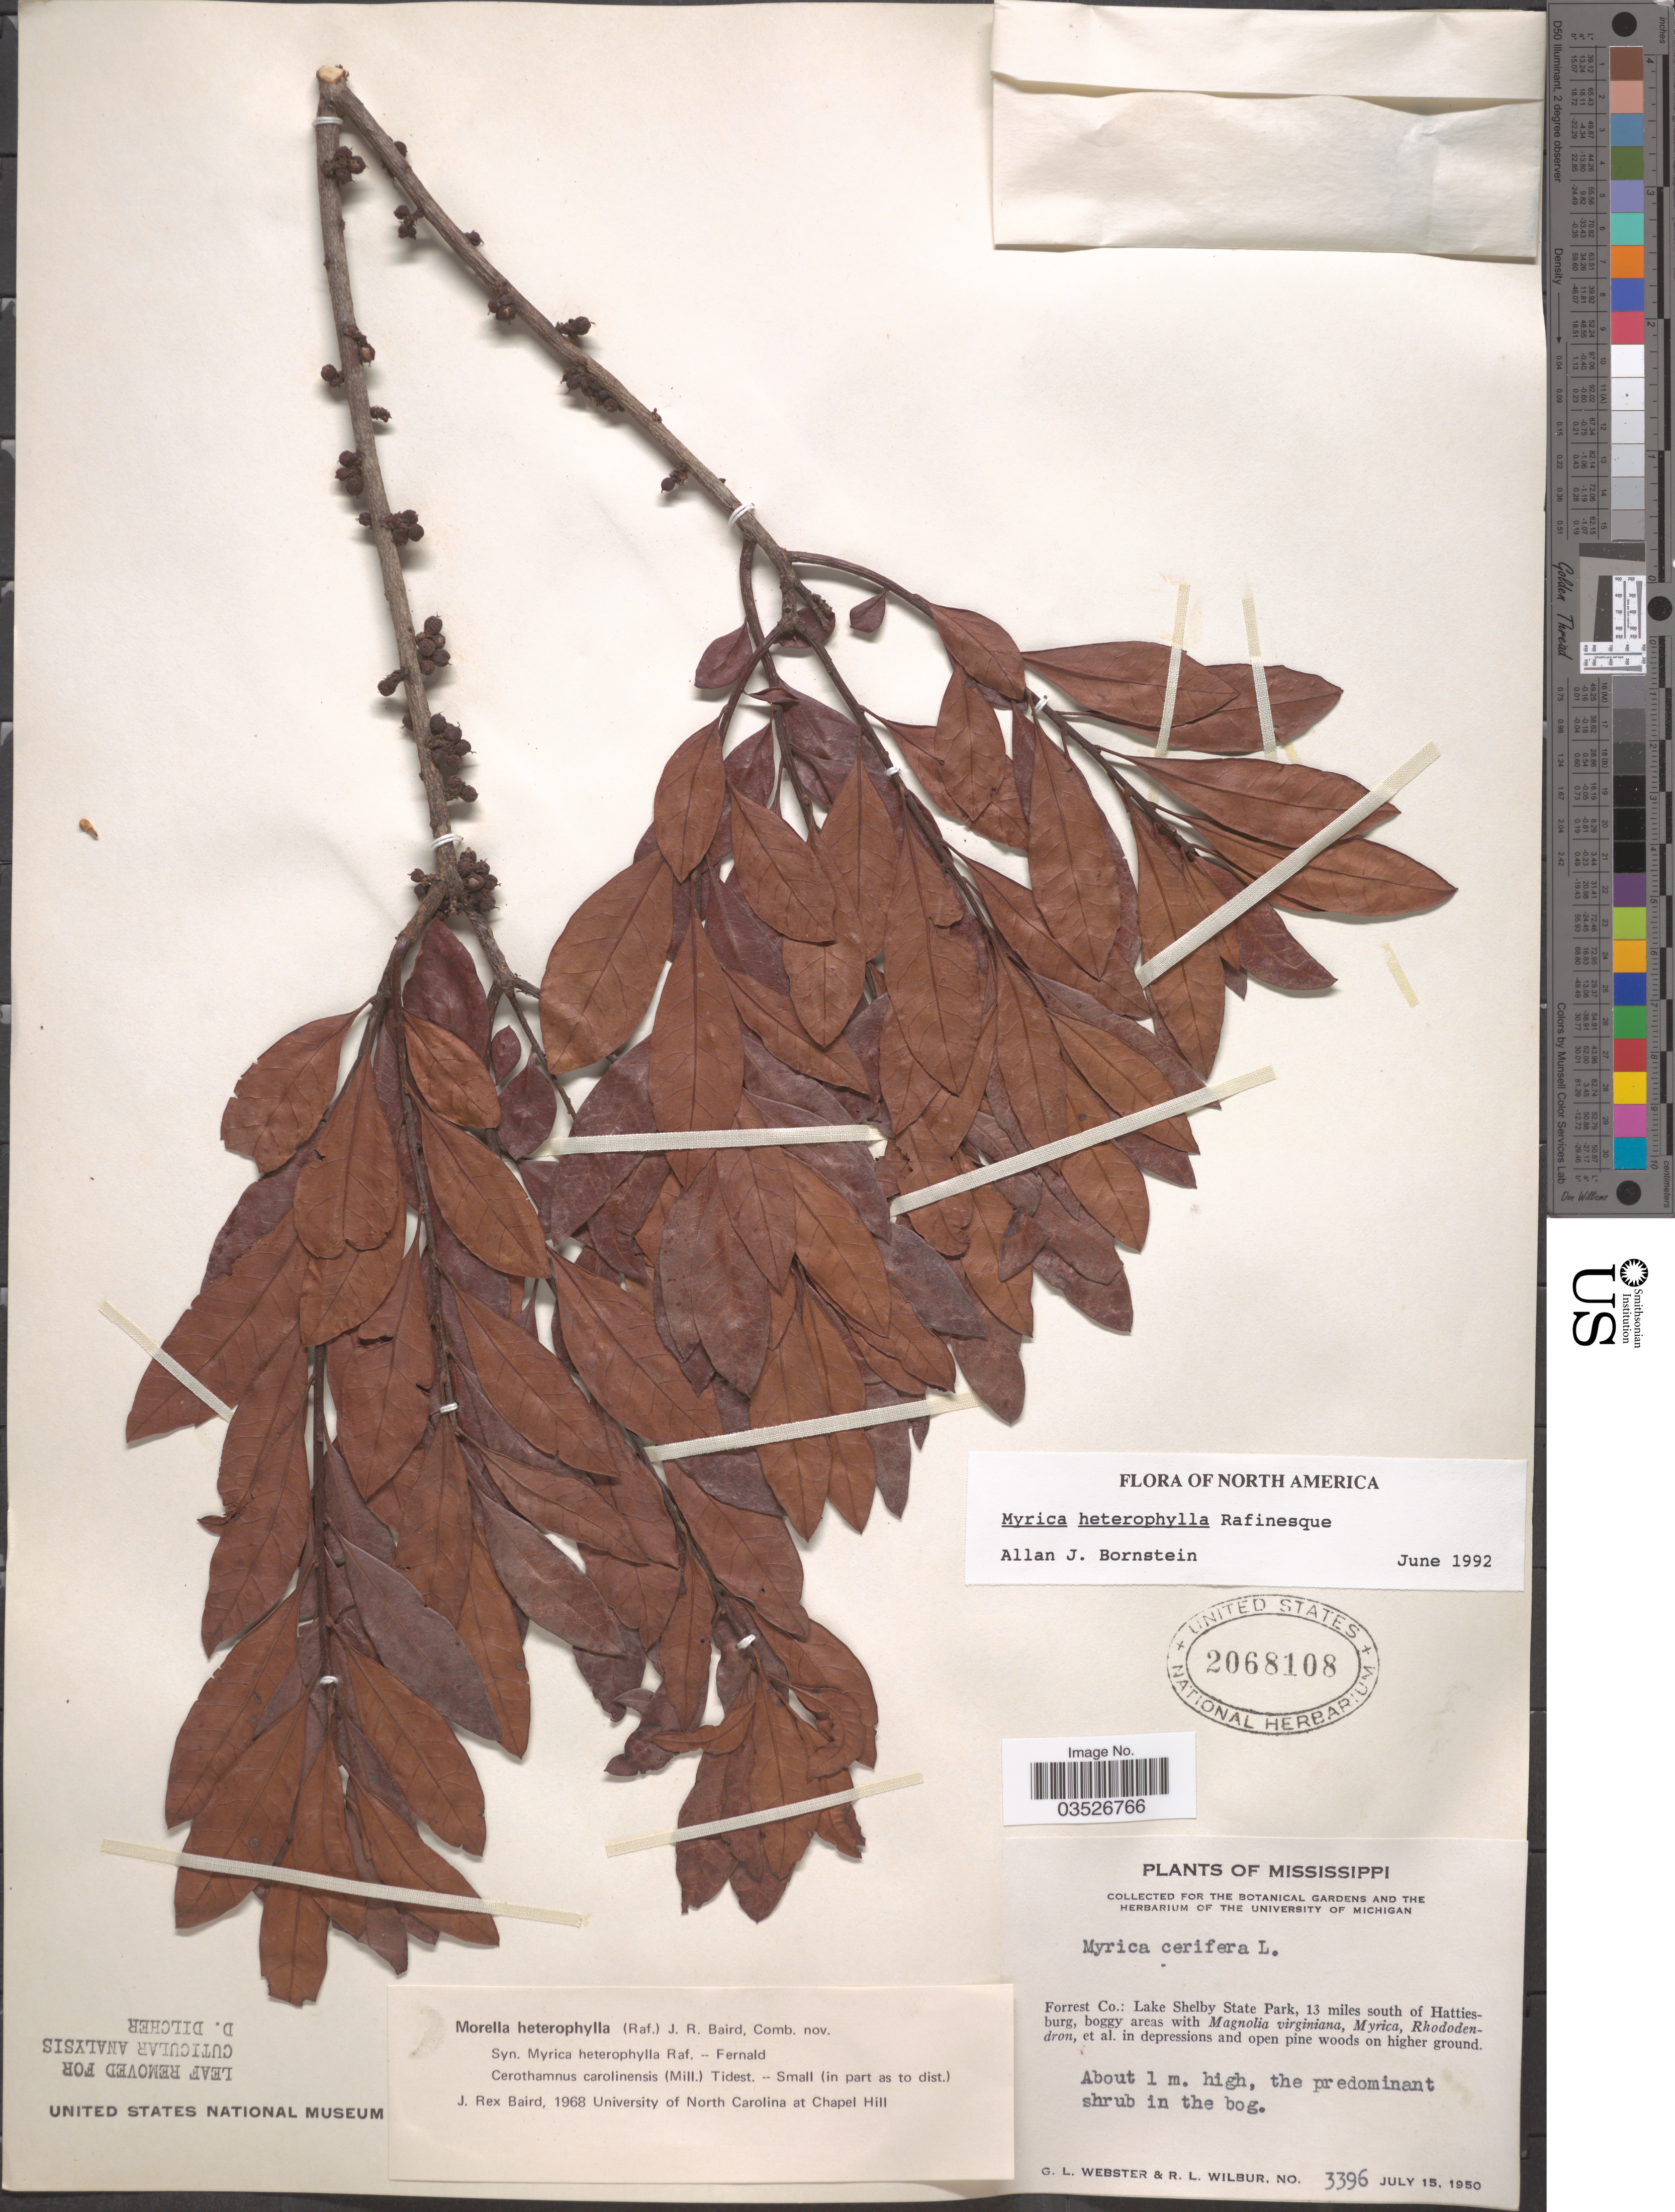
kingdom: Plantae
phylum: Tracheophyta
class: Magnoliopsida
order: Fagales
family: Myricaceae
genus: Morella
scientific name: Morella caroliniensis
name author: (Mill.) Small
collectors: G. L. Webster & R. L. Wilbur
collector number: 3396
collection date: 1950-07-15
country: United States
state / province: Mississippi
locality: Forrest Co.: Lake Shelby State Park, 13 miles south of Hattiesburg.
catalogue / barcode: US 2068108